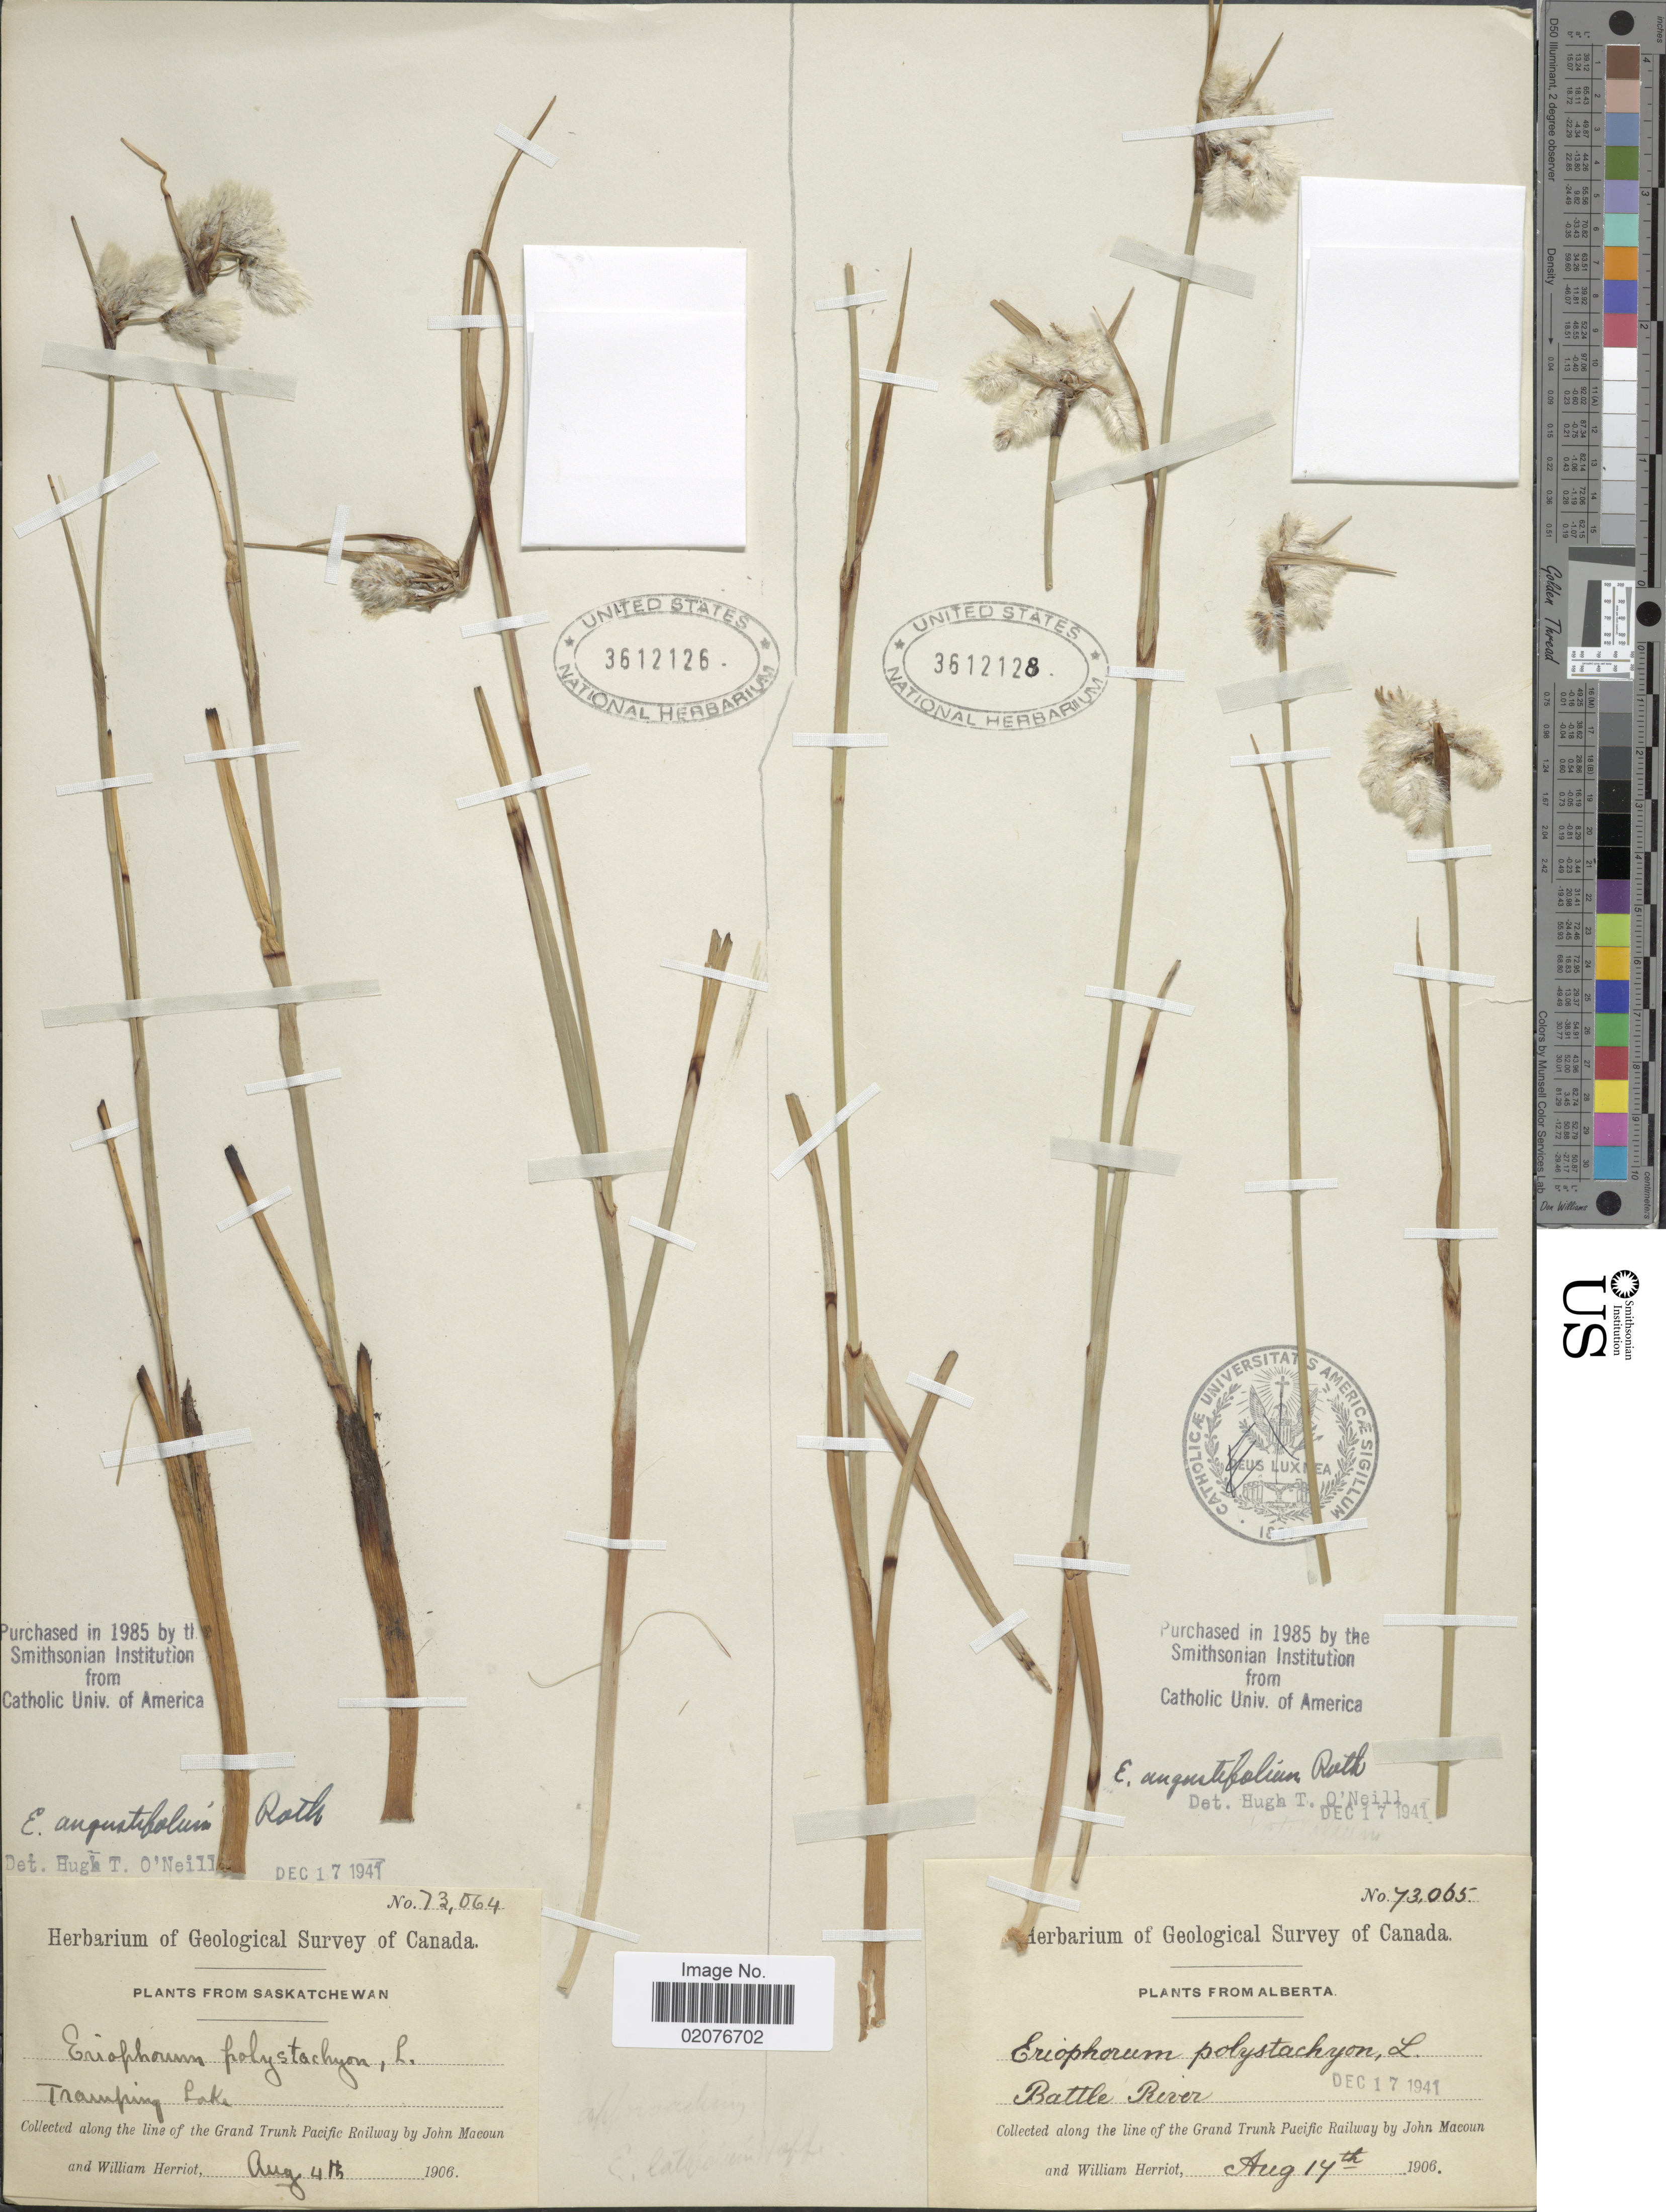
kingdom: Plantae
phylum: Tracheophyta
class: Liliopsida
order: Poales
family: Cyperaceae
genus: Eriophorum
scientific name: Eriophorum angustifolium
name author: Honck.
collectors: J. Macoun & W. Herriot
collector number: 73065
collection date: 1906-08-14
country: Canada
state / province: Alberta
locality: Battle River, along the line of the Grand Trunk Pacific Railway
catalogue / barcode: US 3612128-2